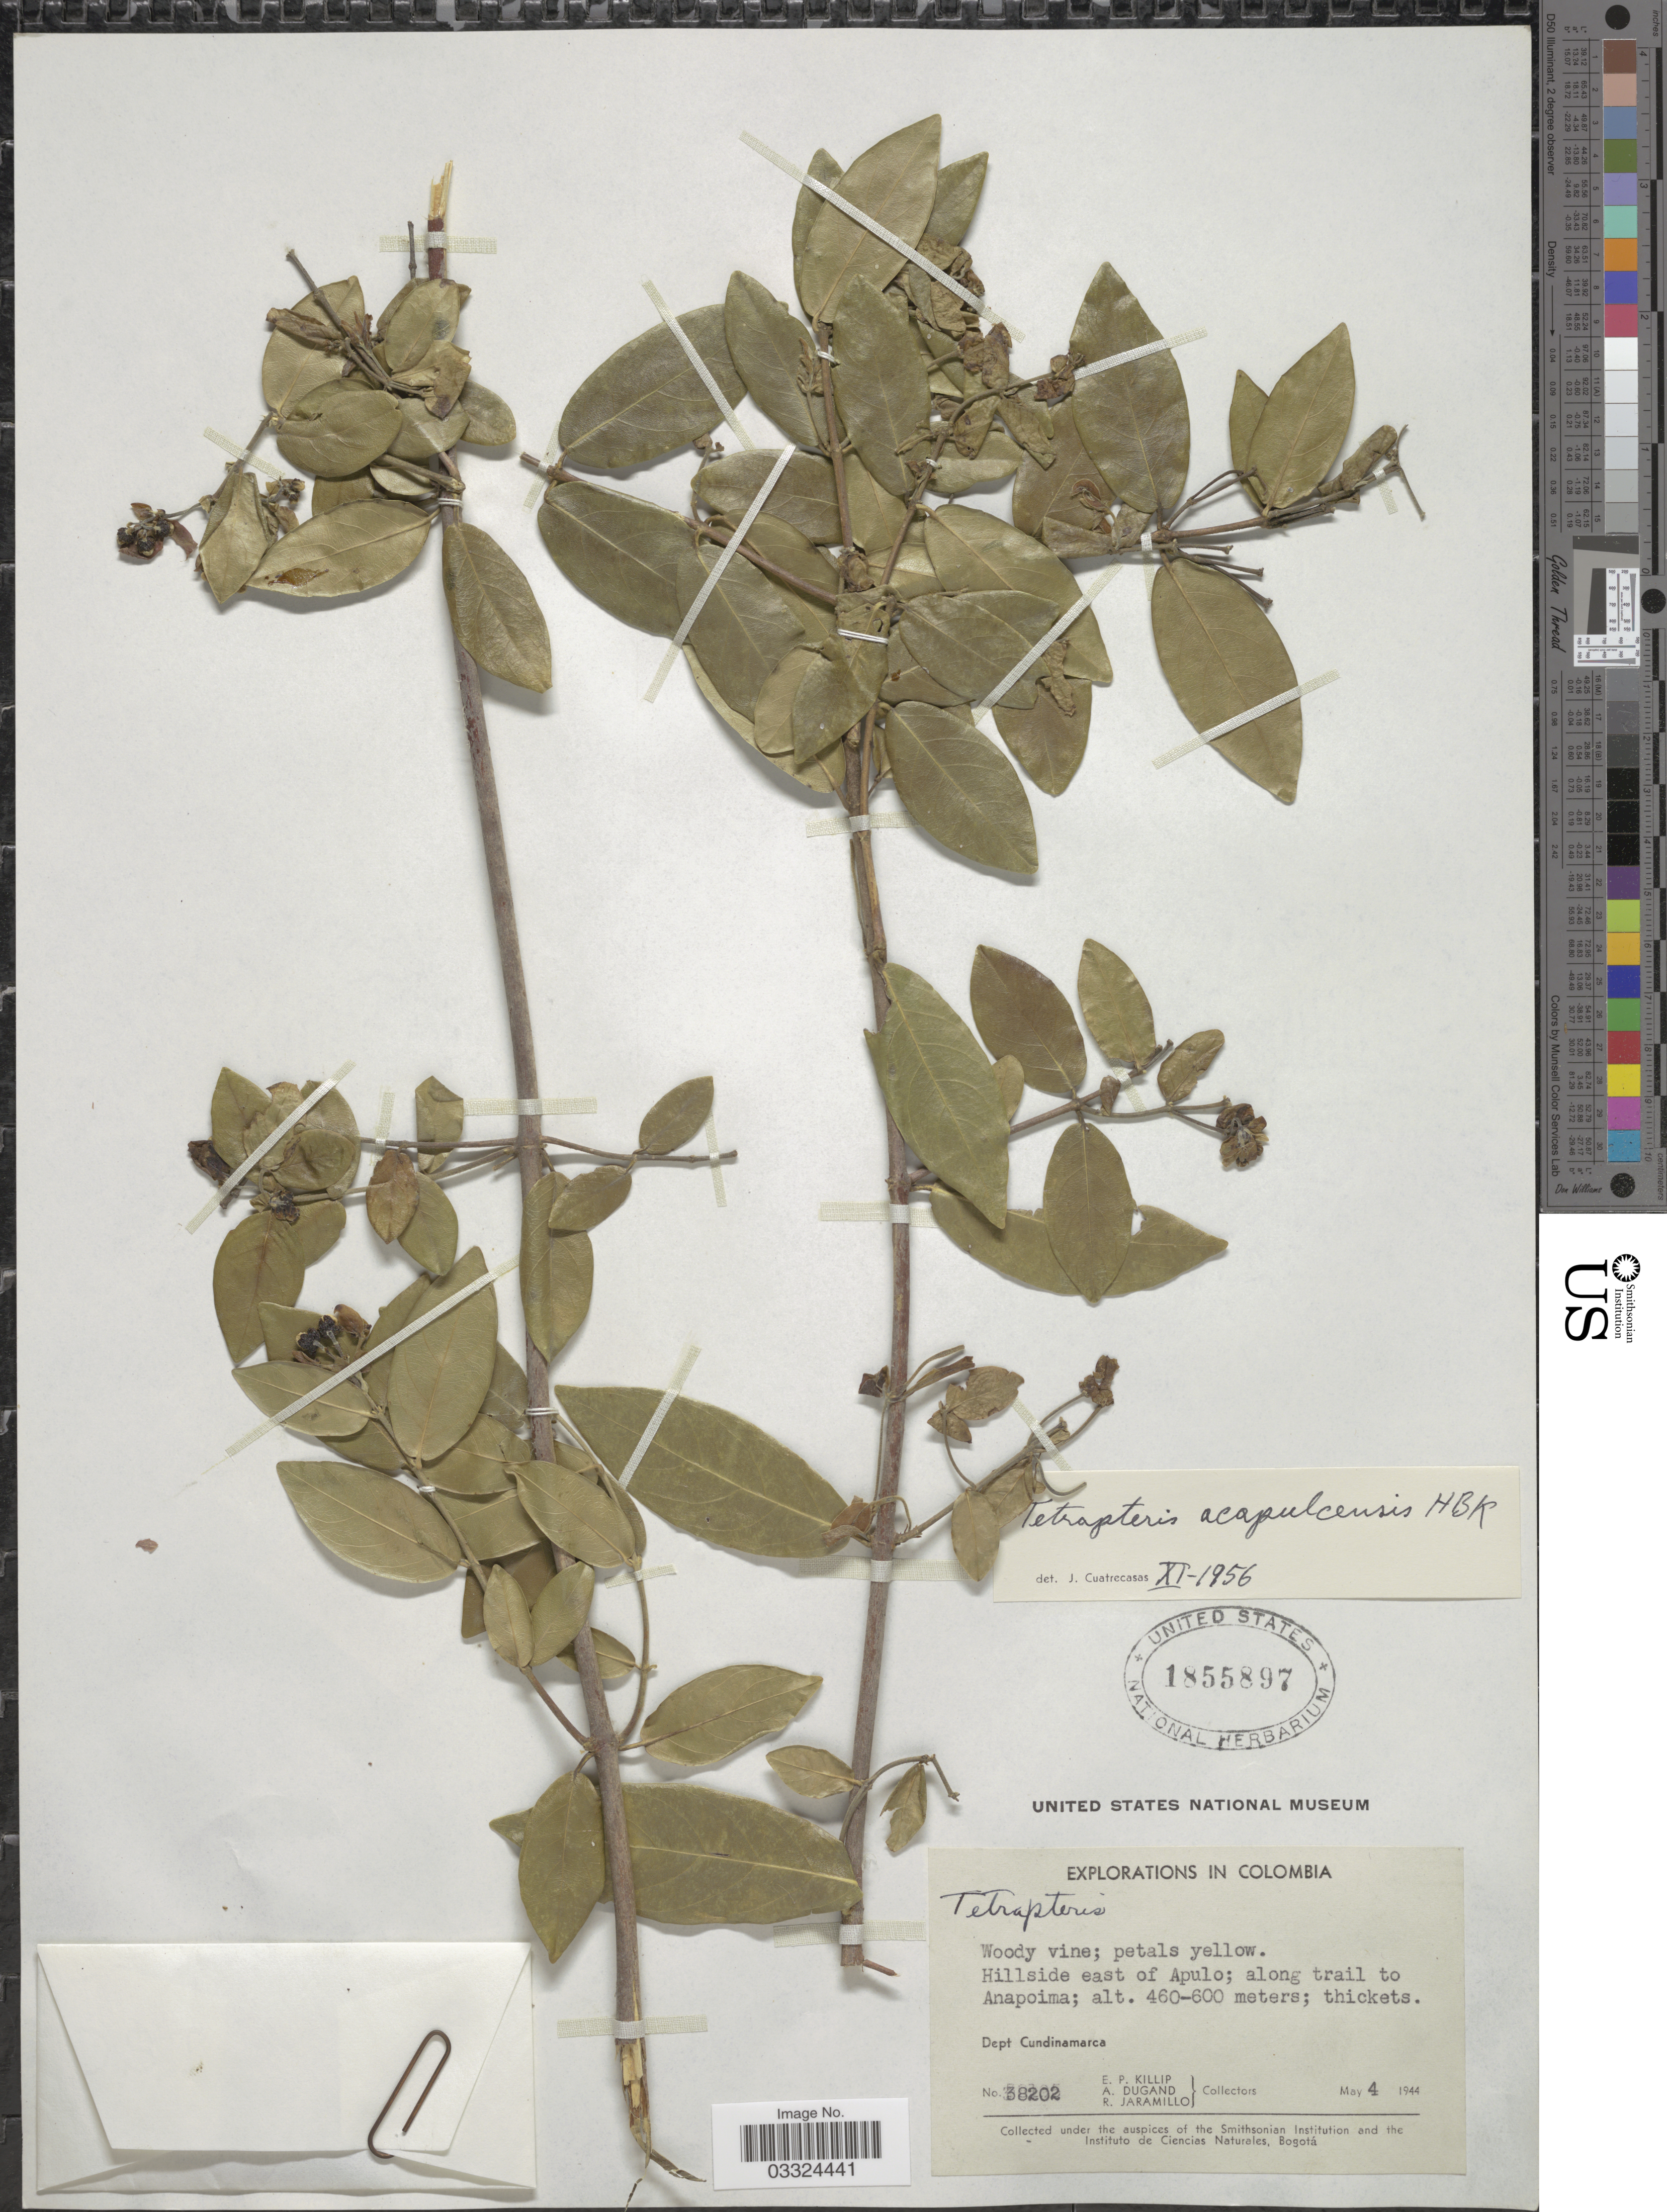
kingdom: Plantae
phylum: Tracheophyta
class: Magnoliopsida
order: Malpighiales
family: Malpighiaceae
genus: Tetrapterys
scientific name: Tetrapterys acapulcensis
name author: Kunth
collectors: E. P. Killip, A. Dugand & R. Jaramillo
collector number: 38202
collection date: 1944-05-04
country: Colombia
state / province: Cundinamarca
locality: Hillside east of Apulo; along trail to Anapoima. Dept Cundinamarca.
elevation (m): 460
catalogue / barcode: US 1855897